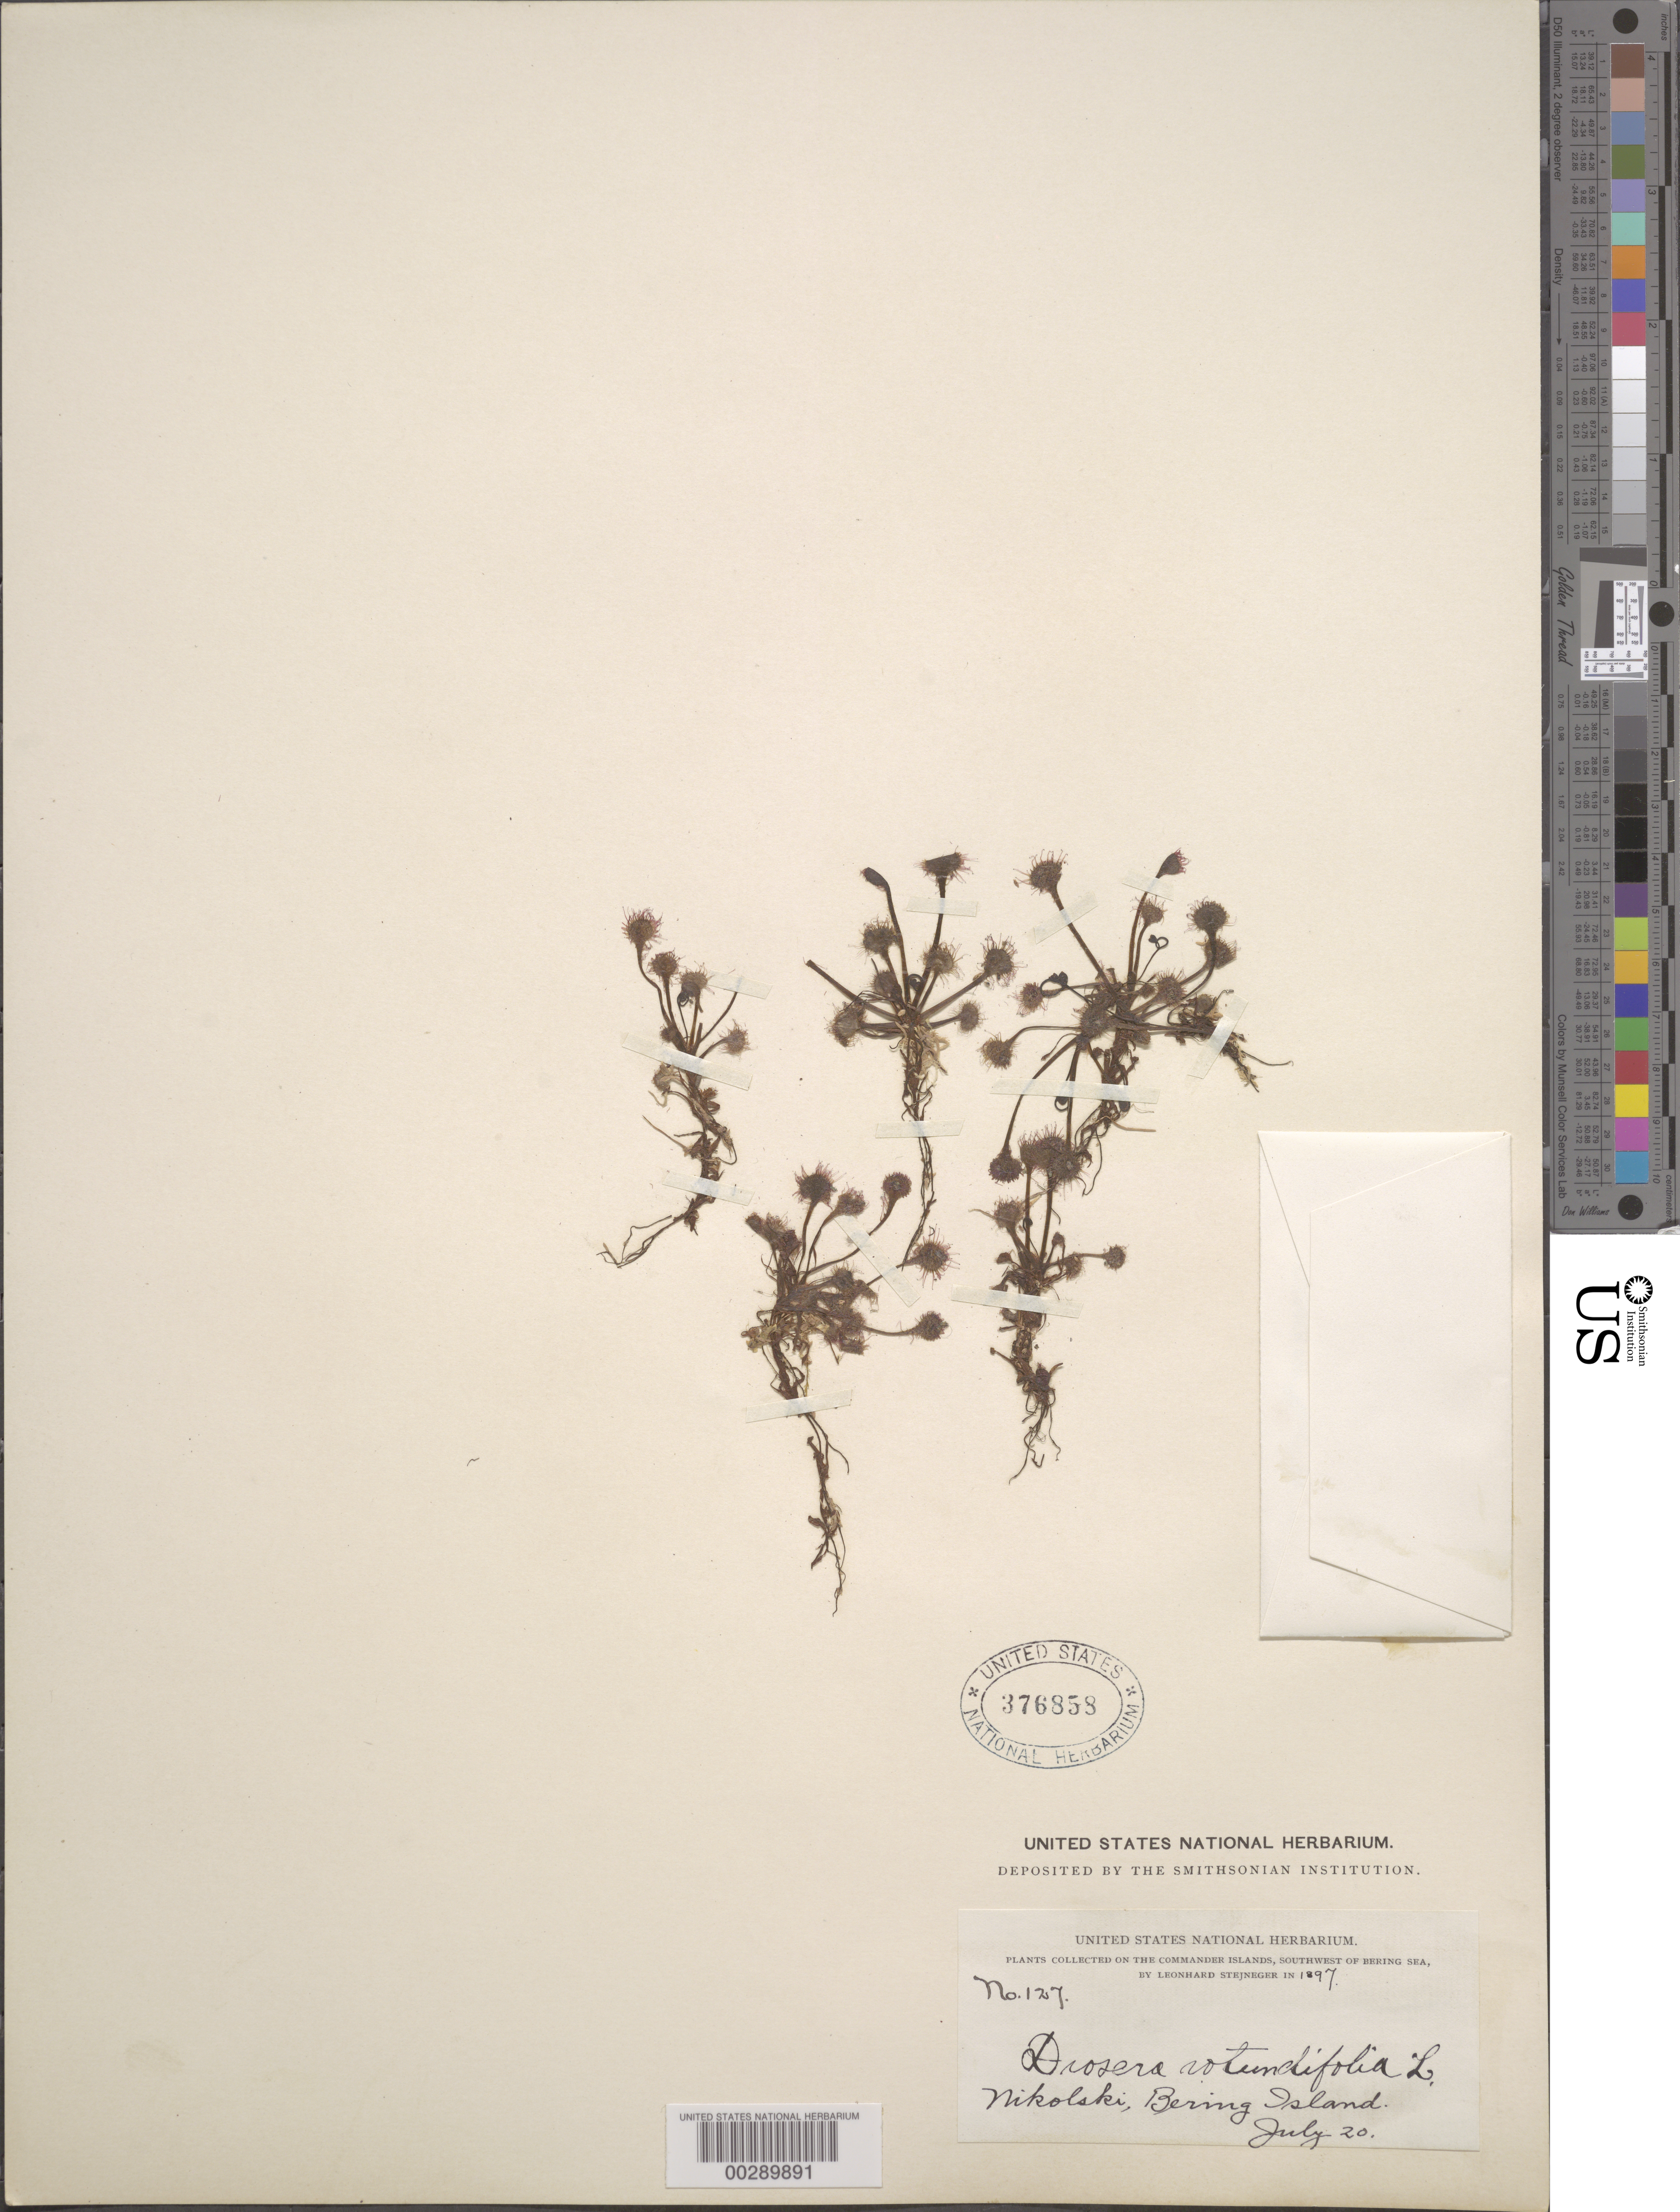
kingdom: Plantae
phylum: Tracheophyta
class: Magnoliopsida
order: Caryophyllales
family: Droseraceae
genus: Drosera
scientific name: Drosera rotundifolia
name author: L.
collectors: L. Stejneger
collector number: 127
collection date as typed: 20 Jul 1897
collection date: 1897-07-20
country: Russian Federation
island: Bering Island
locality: Nikolski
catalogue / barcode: US 376858